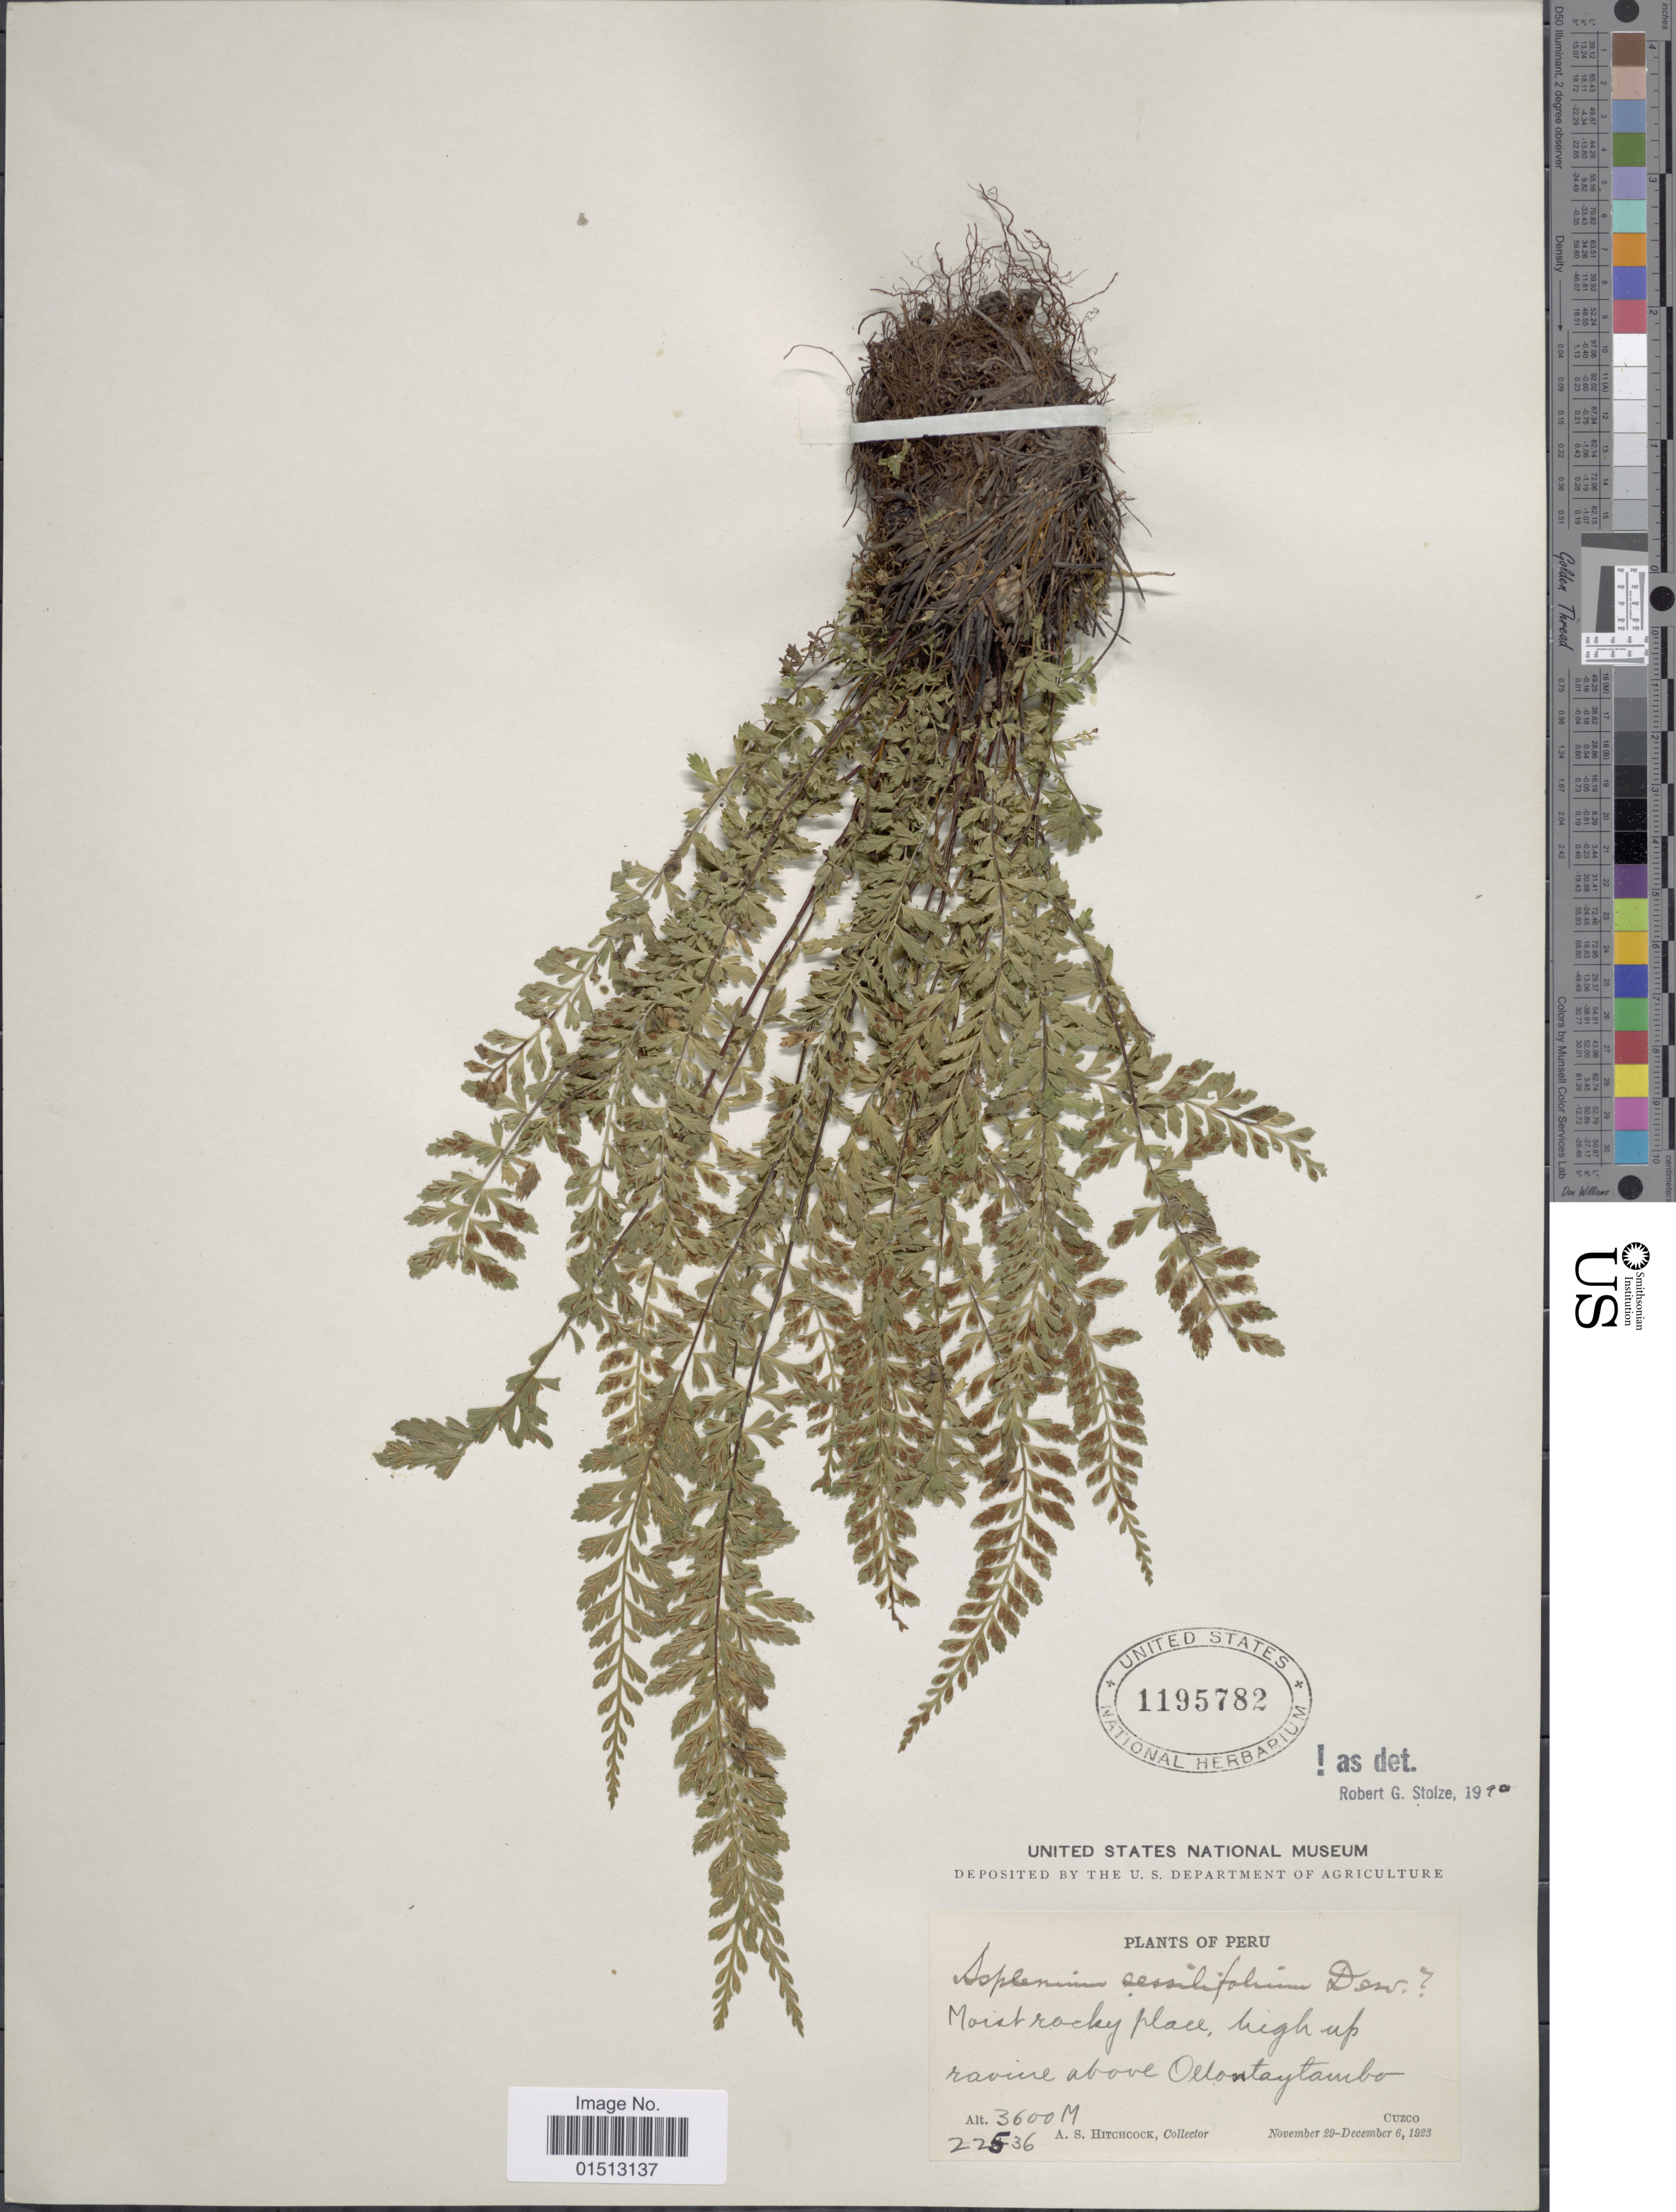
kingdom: Plantae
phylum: Tracheophyta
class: Polypodiopsida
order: Polypodiales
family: Aspleniaceae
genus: Asplenium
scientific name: Asplenium sessilifolium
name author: Desv.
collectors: A. S. Hitchcock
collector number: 22536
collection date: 1923-11-29/1923-12-06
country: Peru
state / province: Cusco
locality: Moist rocky place, high up ravine above Ollontaytambo, Cuzco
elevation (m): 3600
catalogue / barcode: US 1195782